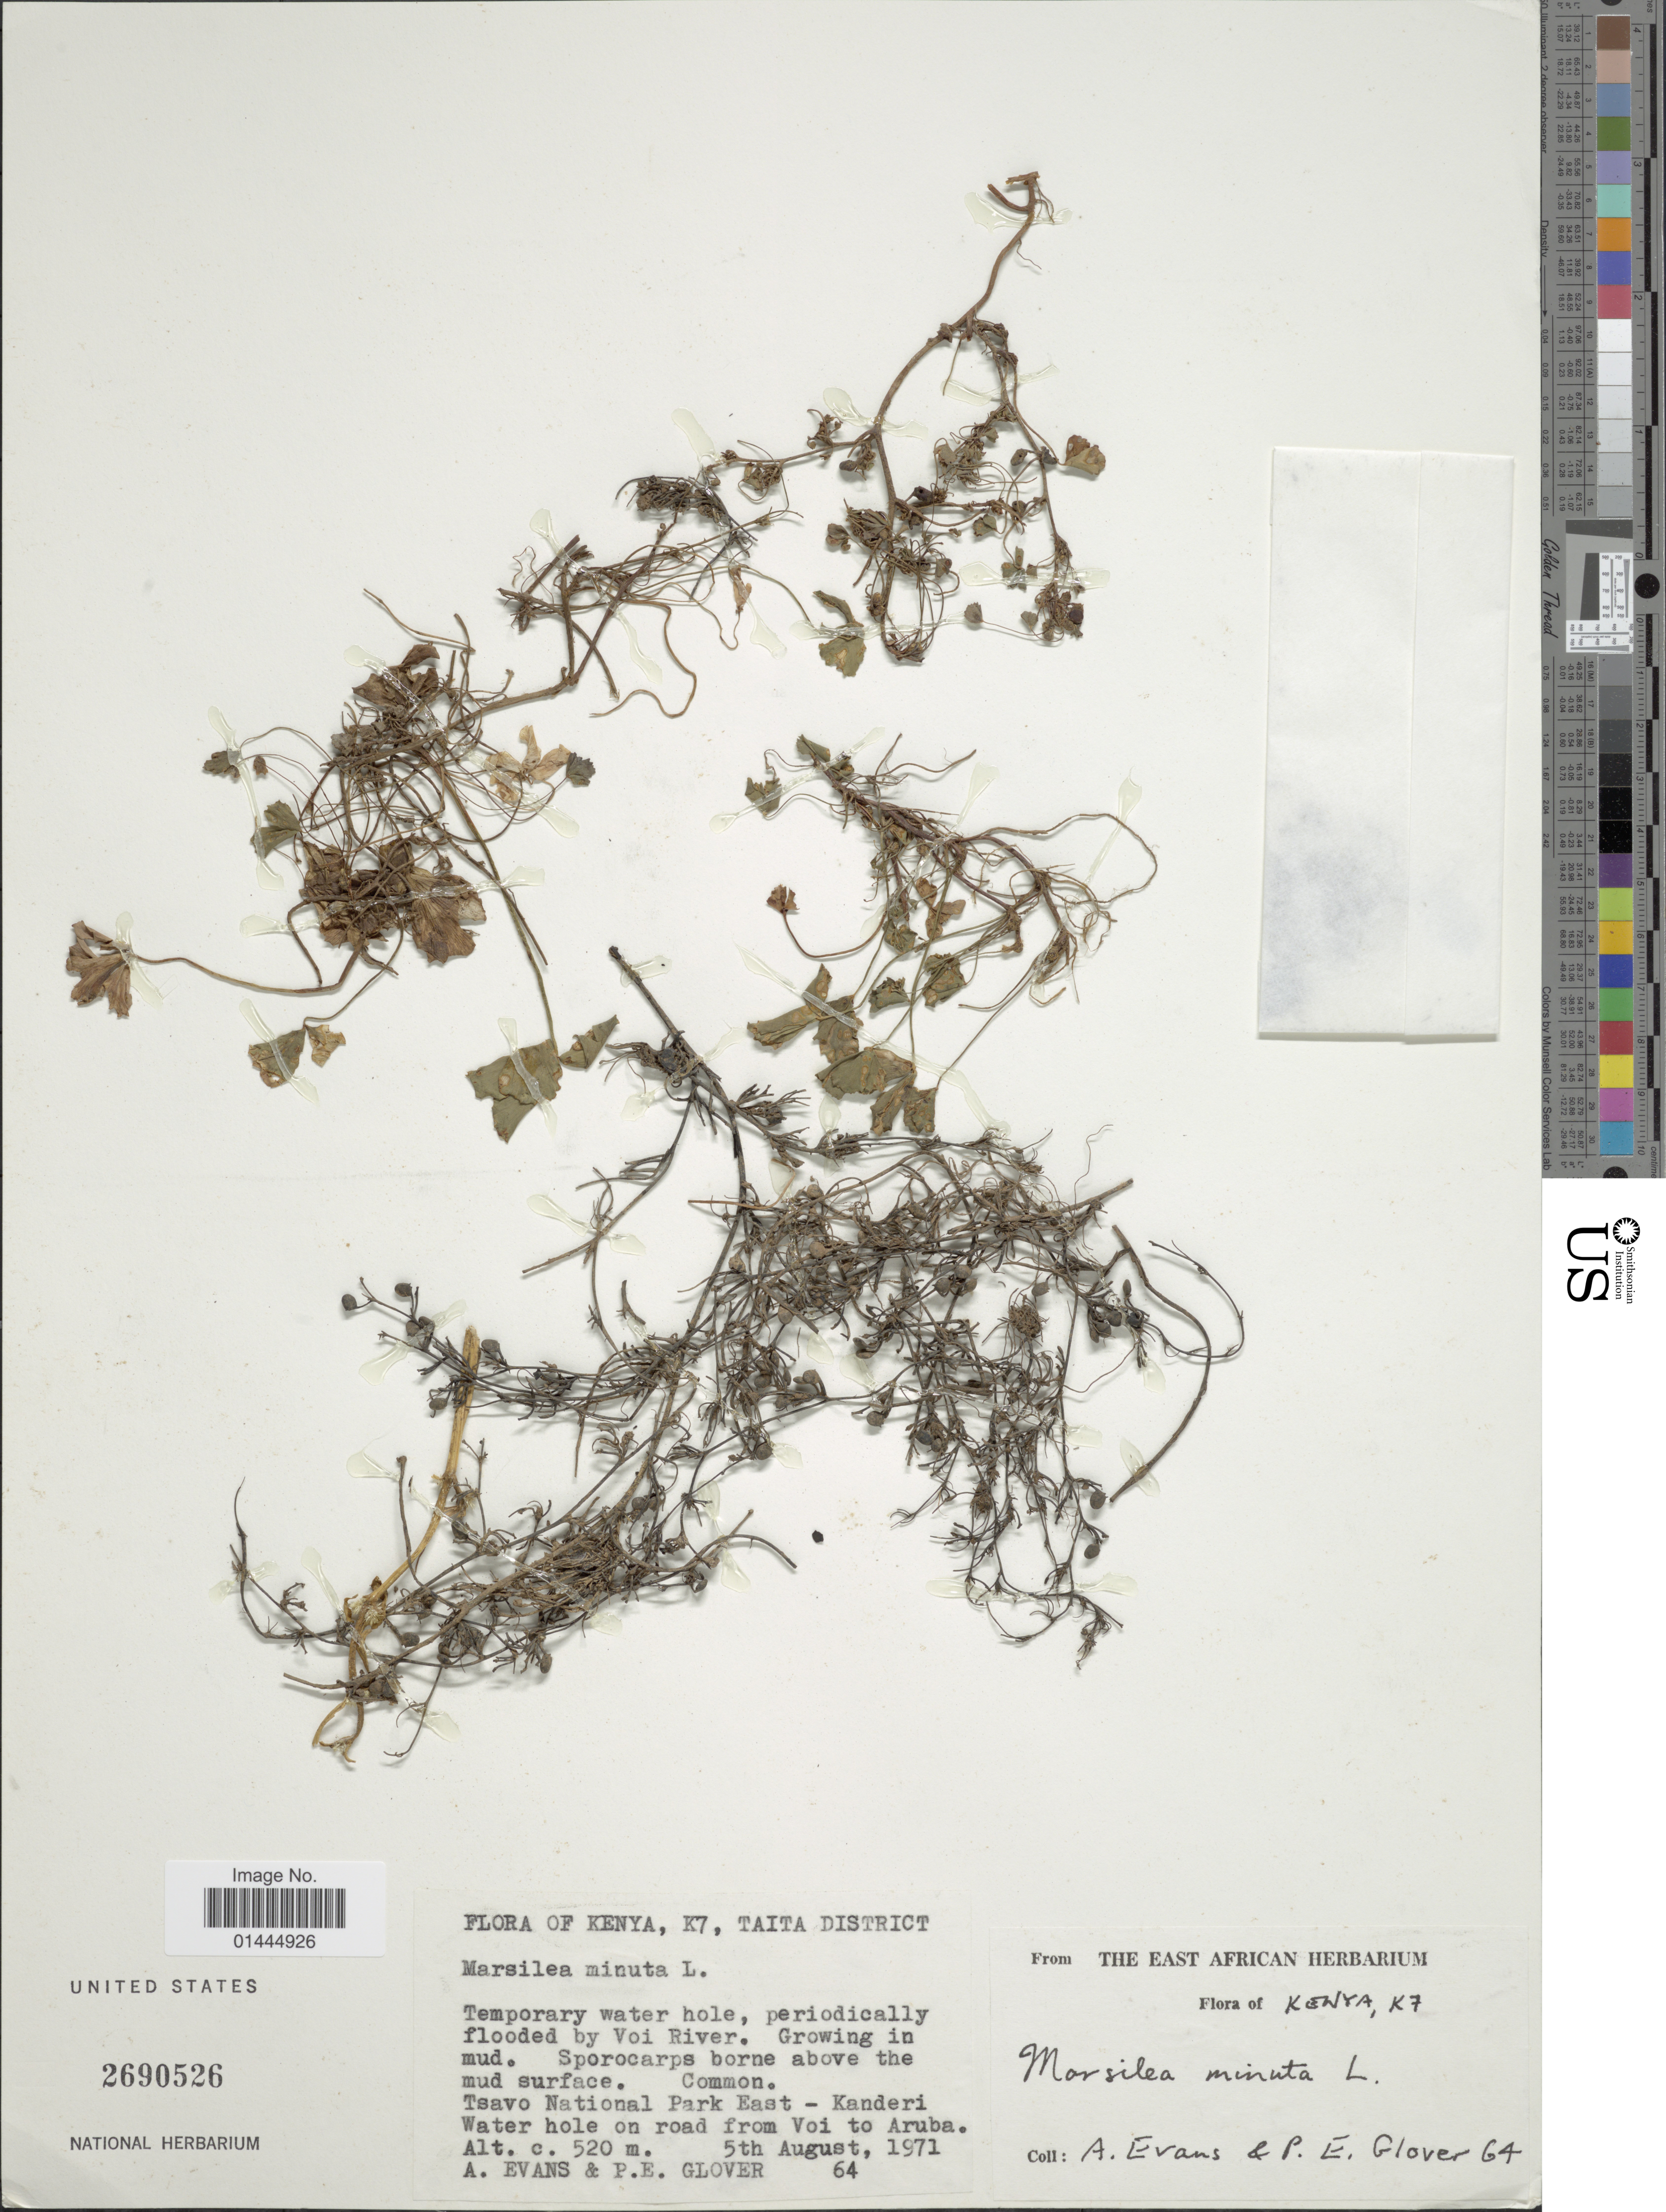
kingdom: Plantae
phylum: Tracheophyta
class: Polypodiopsida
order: Salviniales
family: Marsileaceae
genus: Marsilea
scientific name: Marsilea minuta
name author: L.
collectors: A. Evans & P. Glover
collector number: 64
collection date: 1971-08-05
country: Kenya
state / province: Taita Taveta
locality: K7, Taita District, temporary water hole, periodically flooded by Voi River, Tsavo National Park East-Kanderi Water hole on road from Voi to Aruba.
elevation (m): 520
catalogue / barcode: US 2690526